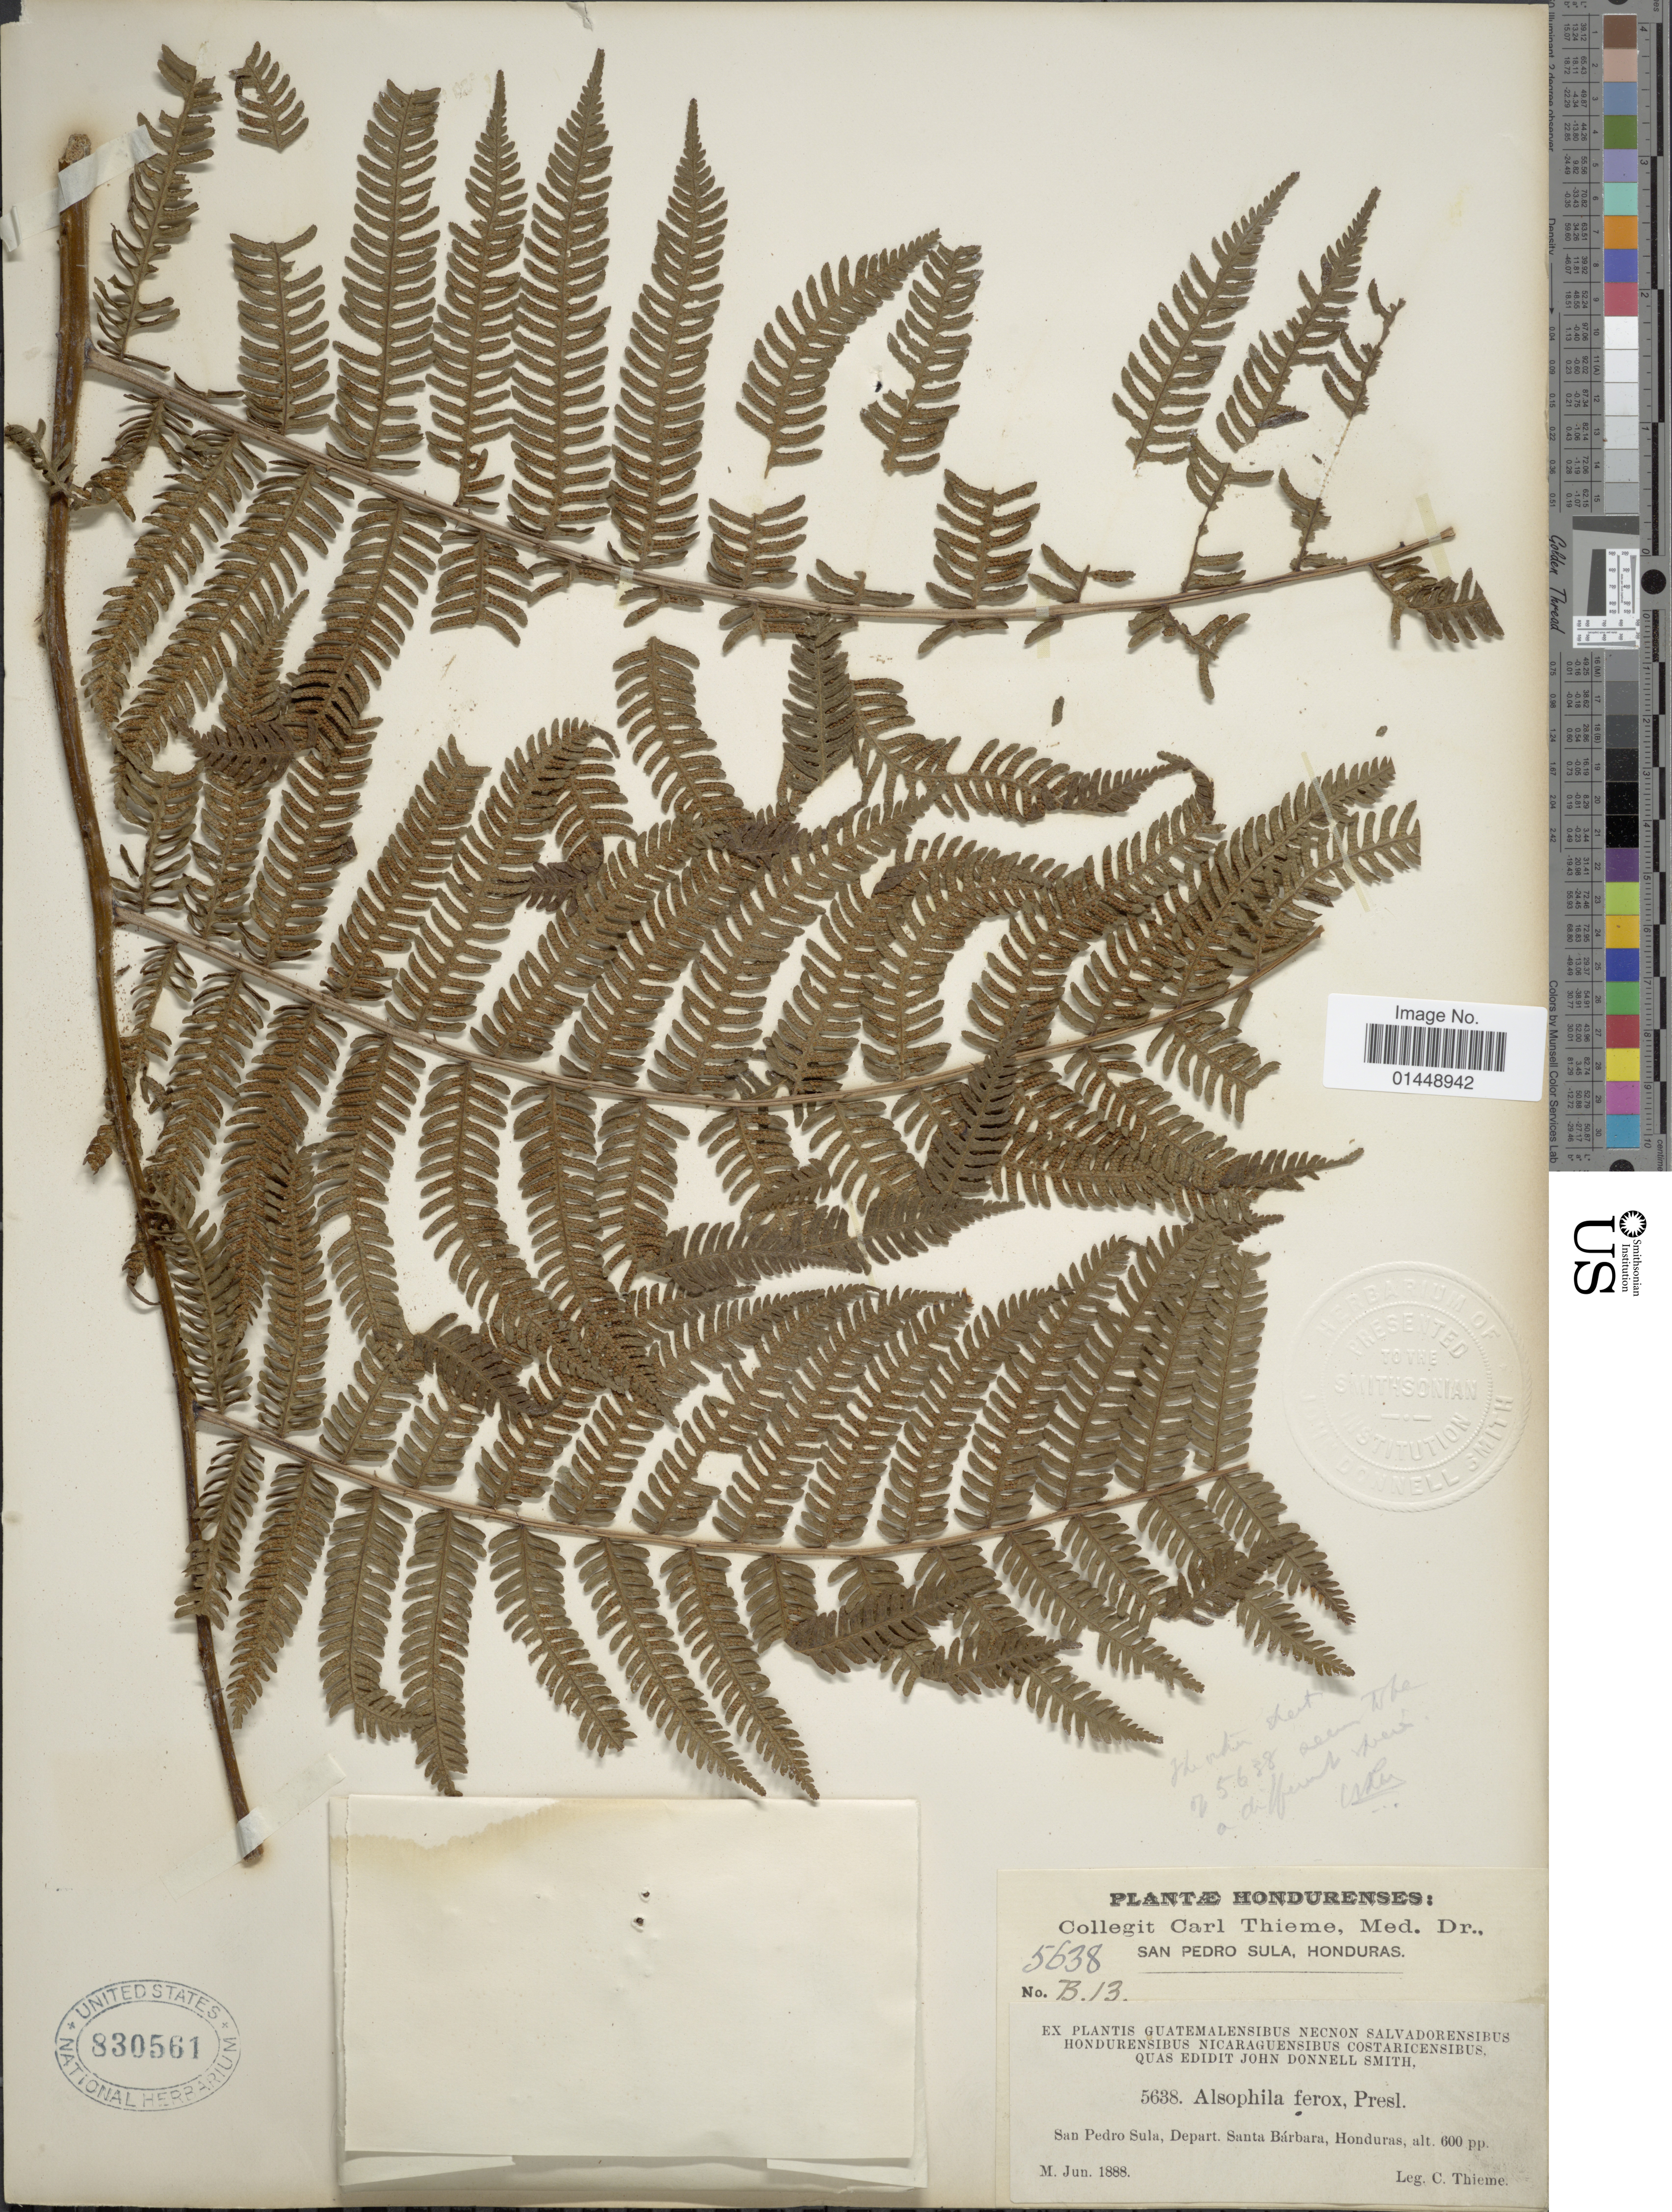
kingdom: Plantae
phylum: Tracheophyta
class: Polypodiopsida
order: Cyatheales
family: Cyatheaceae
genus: Cyathea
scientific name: Cyathea microdonta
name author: (Desv.) Domin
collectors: C. Thieme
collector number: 5638/B.13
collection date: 1888-06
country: Honduras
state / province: Santa Bárbara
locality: San Pedro Sula, Depart. Santa Bárbara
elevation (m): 183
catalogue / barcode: US 830561